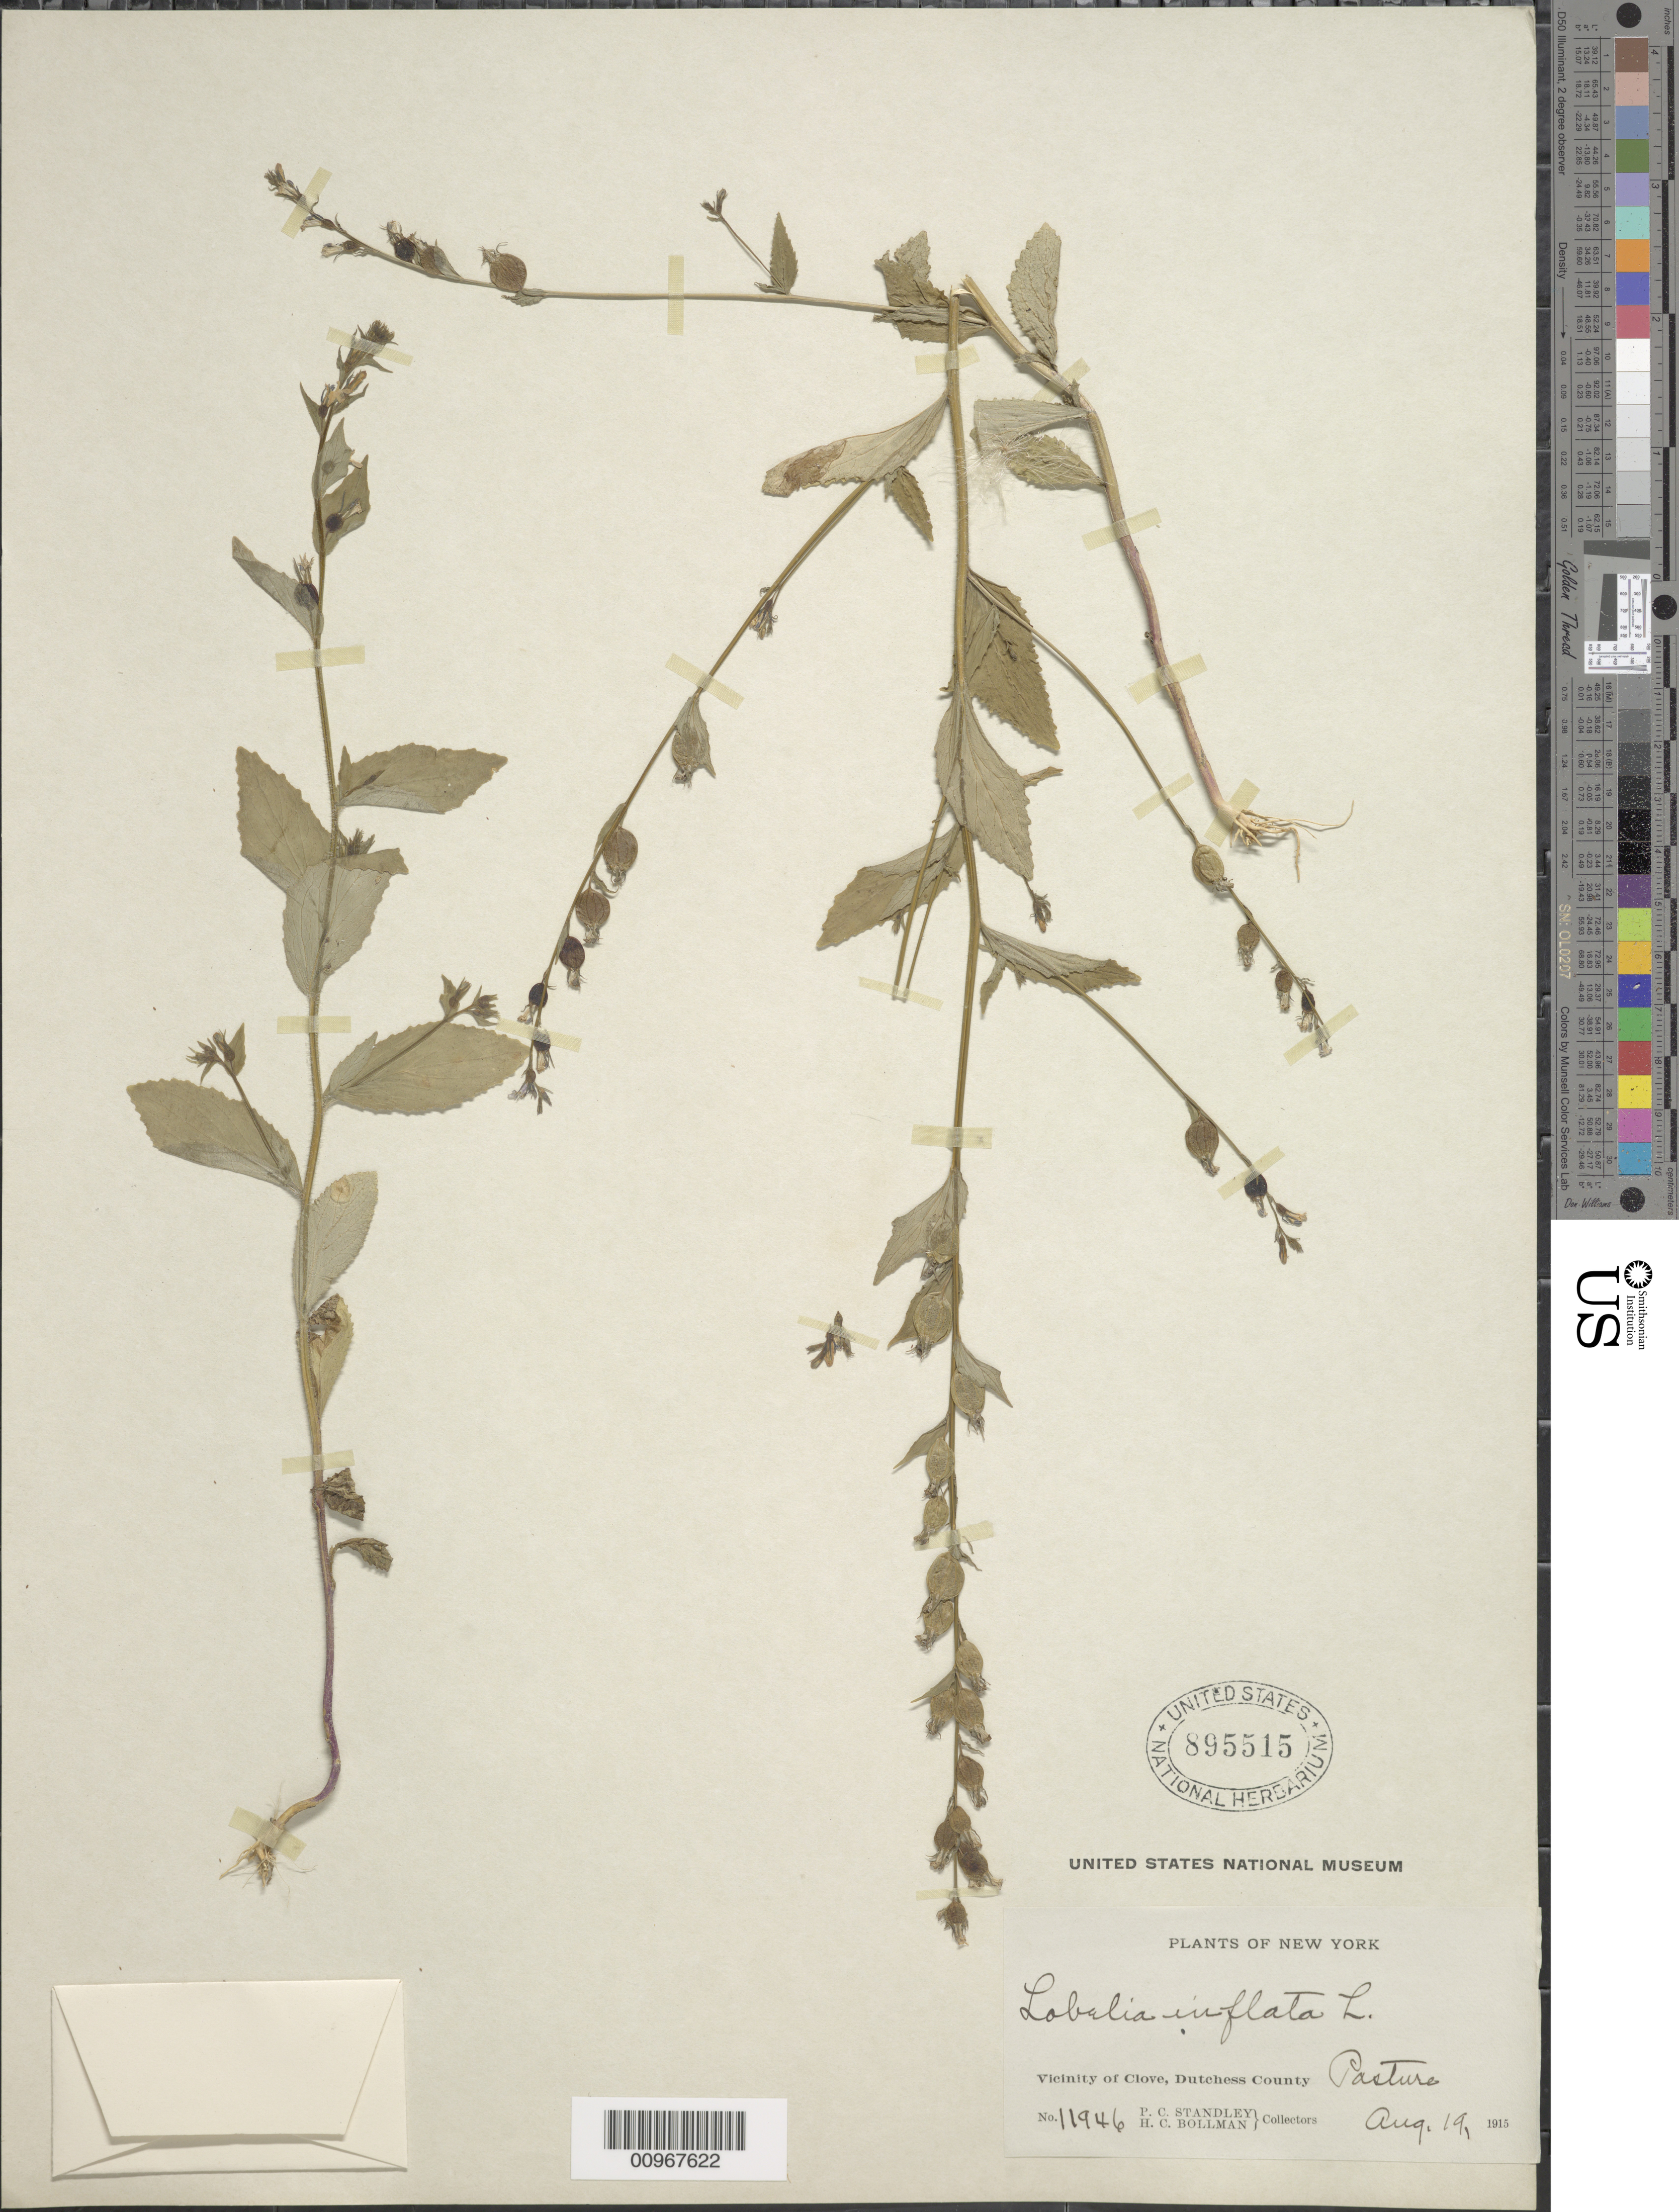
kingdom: Plantae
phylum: Tracheophyta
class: Magnoliopsida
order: Asterales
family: Campanulaceae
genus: Lobelia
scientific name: Lobelia inflata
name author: L.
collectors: P. C. Standley & H. C. Bollman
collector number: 11946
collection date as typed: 19 Aug 1915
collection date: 1915-08-19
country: United States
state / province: New York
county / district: Dutchess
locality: Clove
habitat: pasture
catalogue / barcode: US 895515